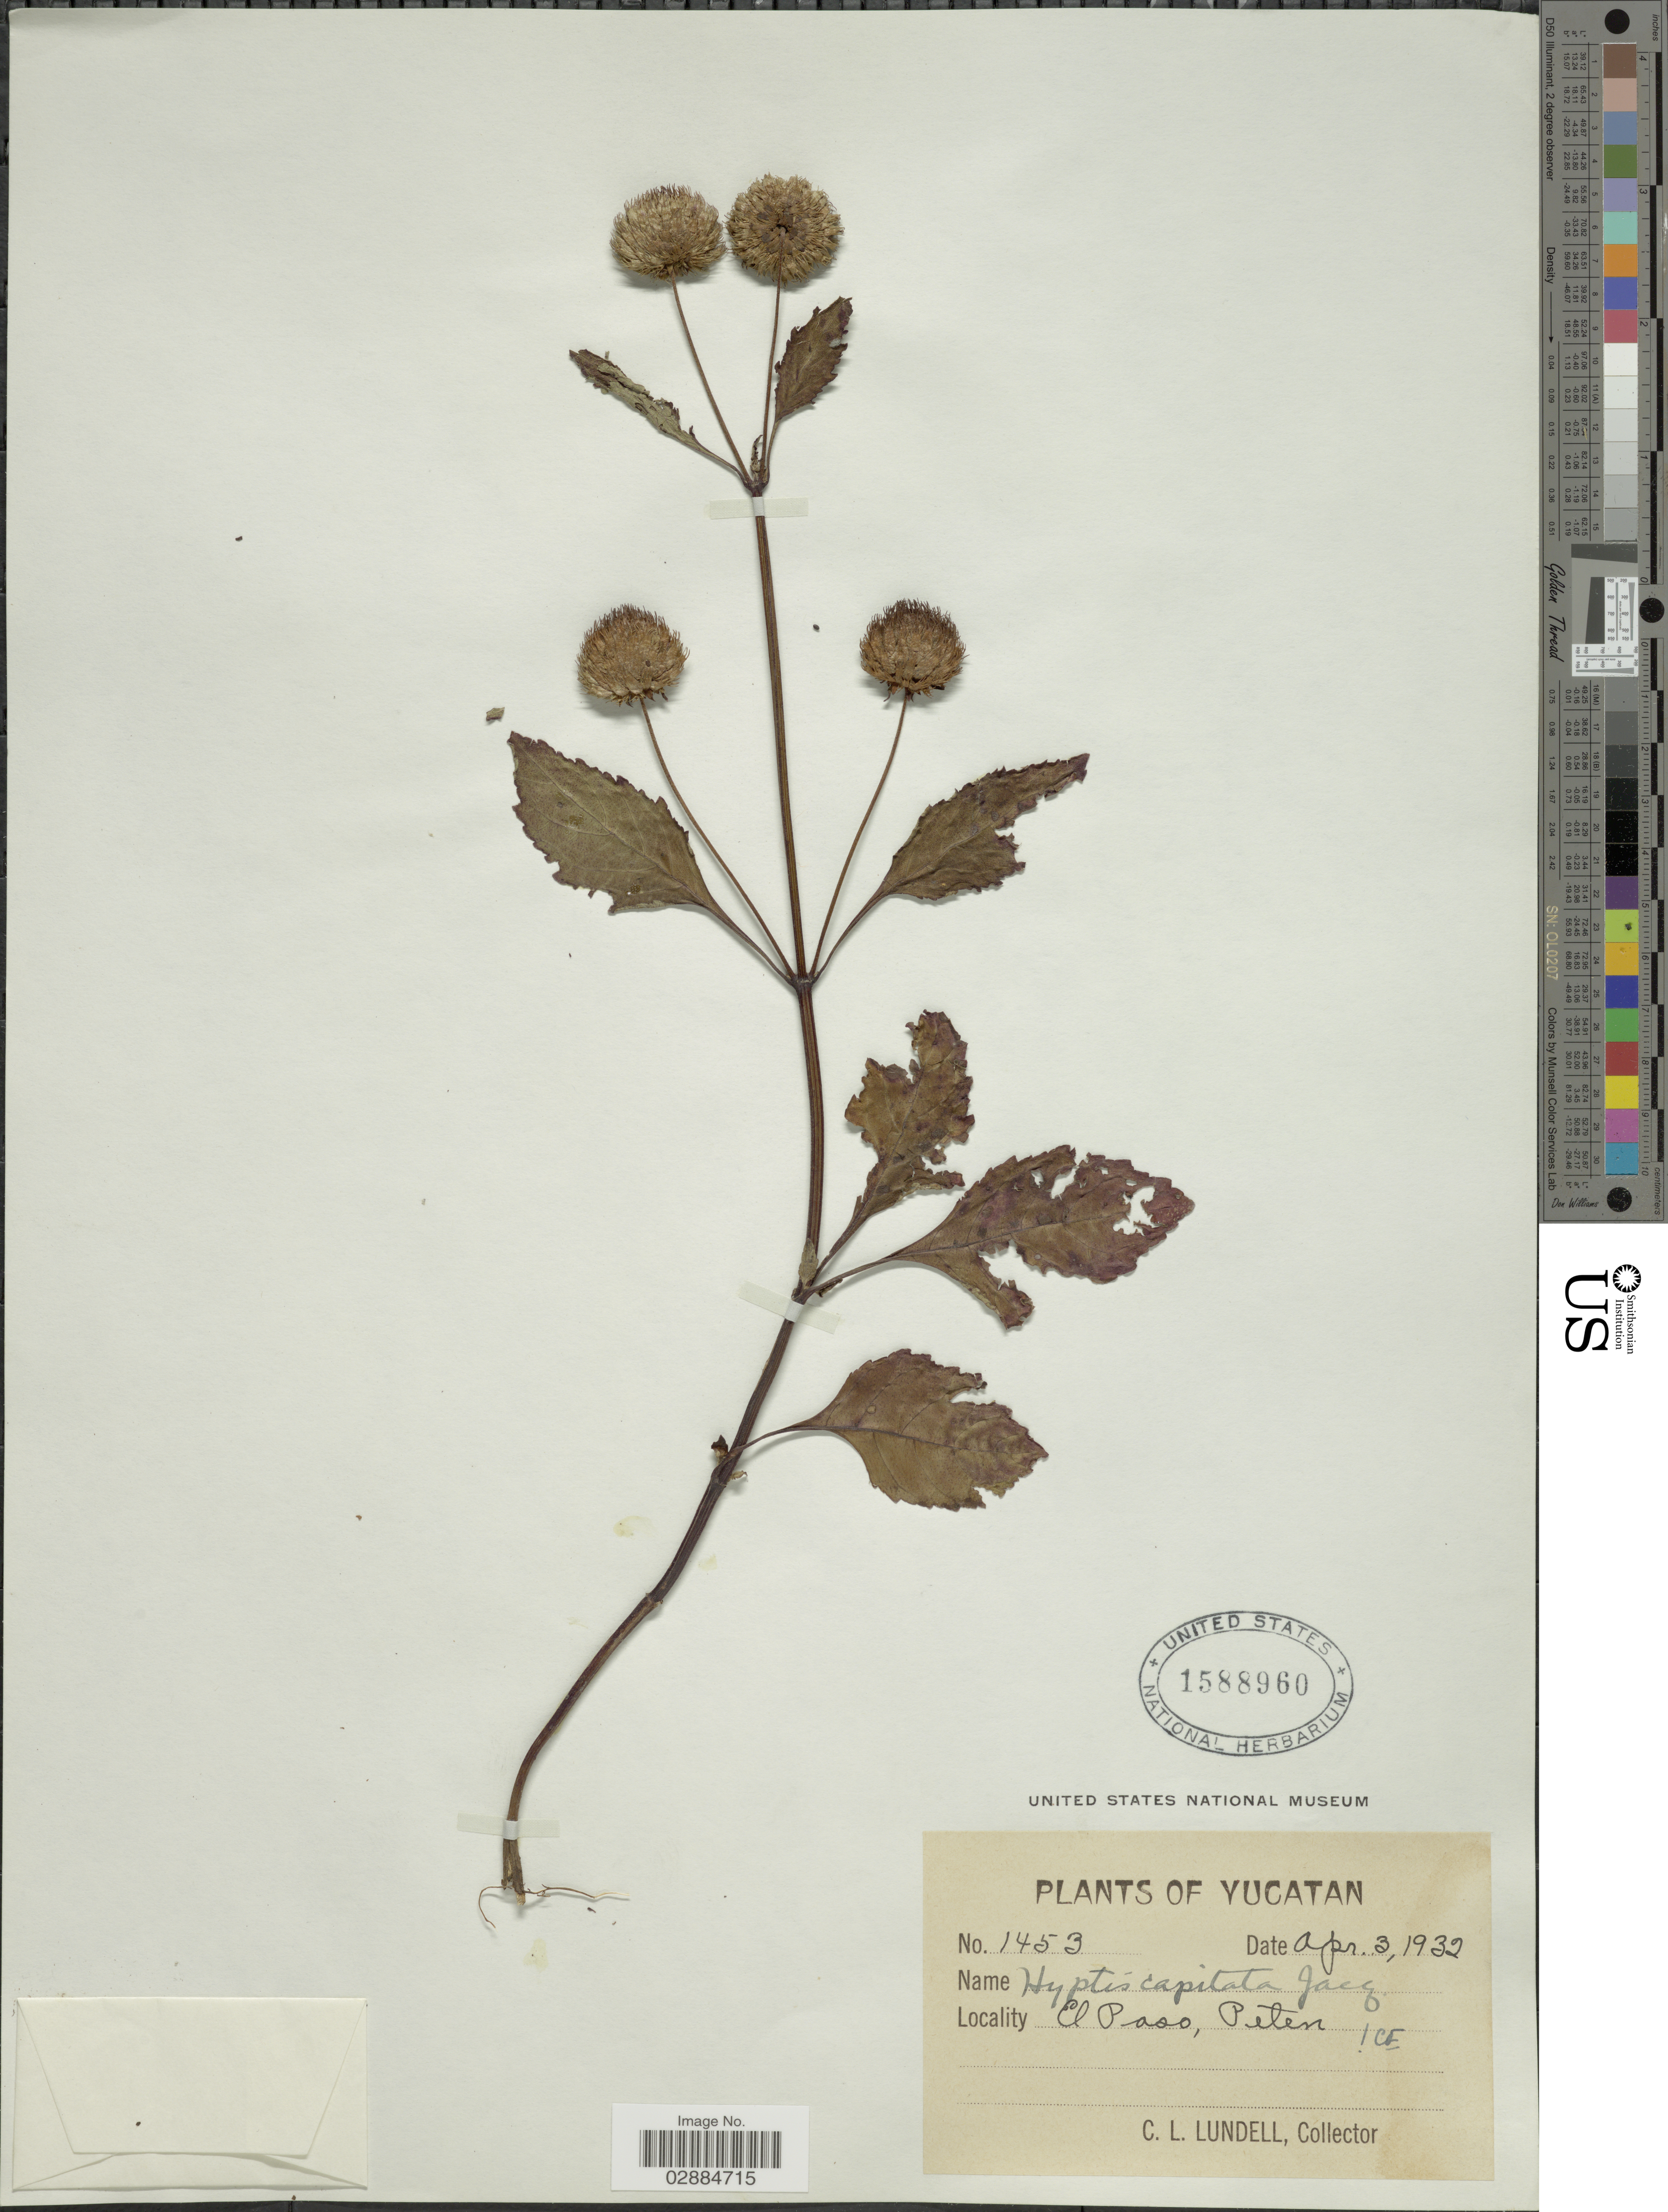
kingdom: Plantae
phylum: Tracheophyta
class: Magnoliopsida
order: Lamiales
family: Lamiaceae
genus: Hyptis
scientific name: Hyptis capitata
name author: Jacq.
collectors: C. L. Lundell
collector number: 1453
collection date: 1932-04-03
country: Mexico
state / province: Yucatán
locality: El Paso, Peten.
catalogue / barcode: US 1588960